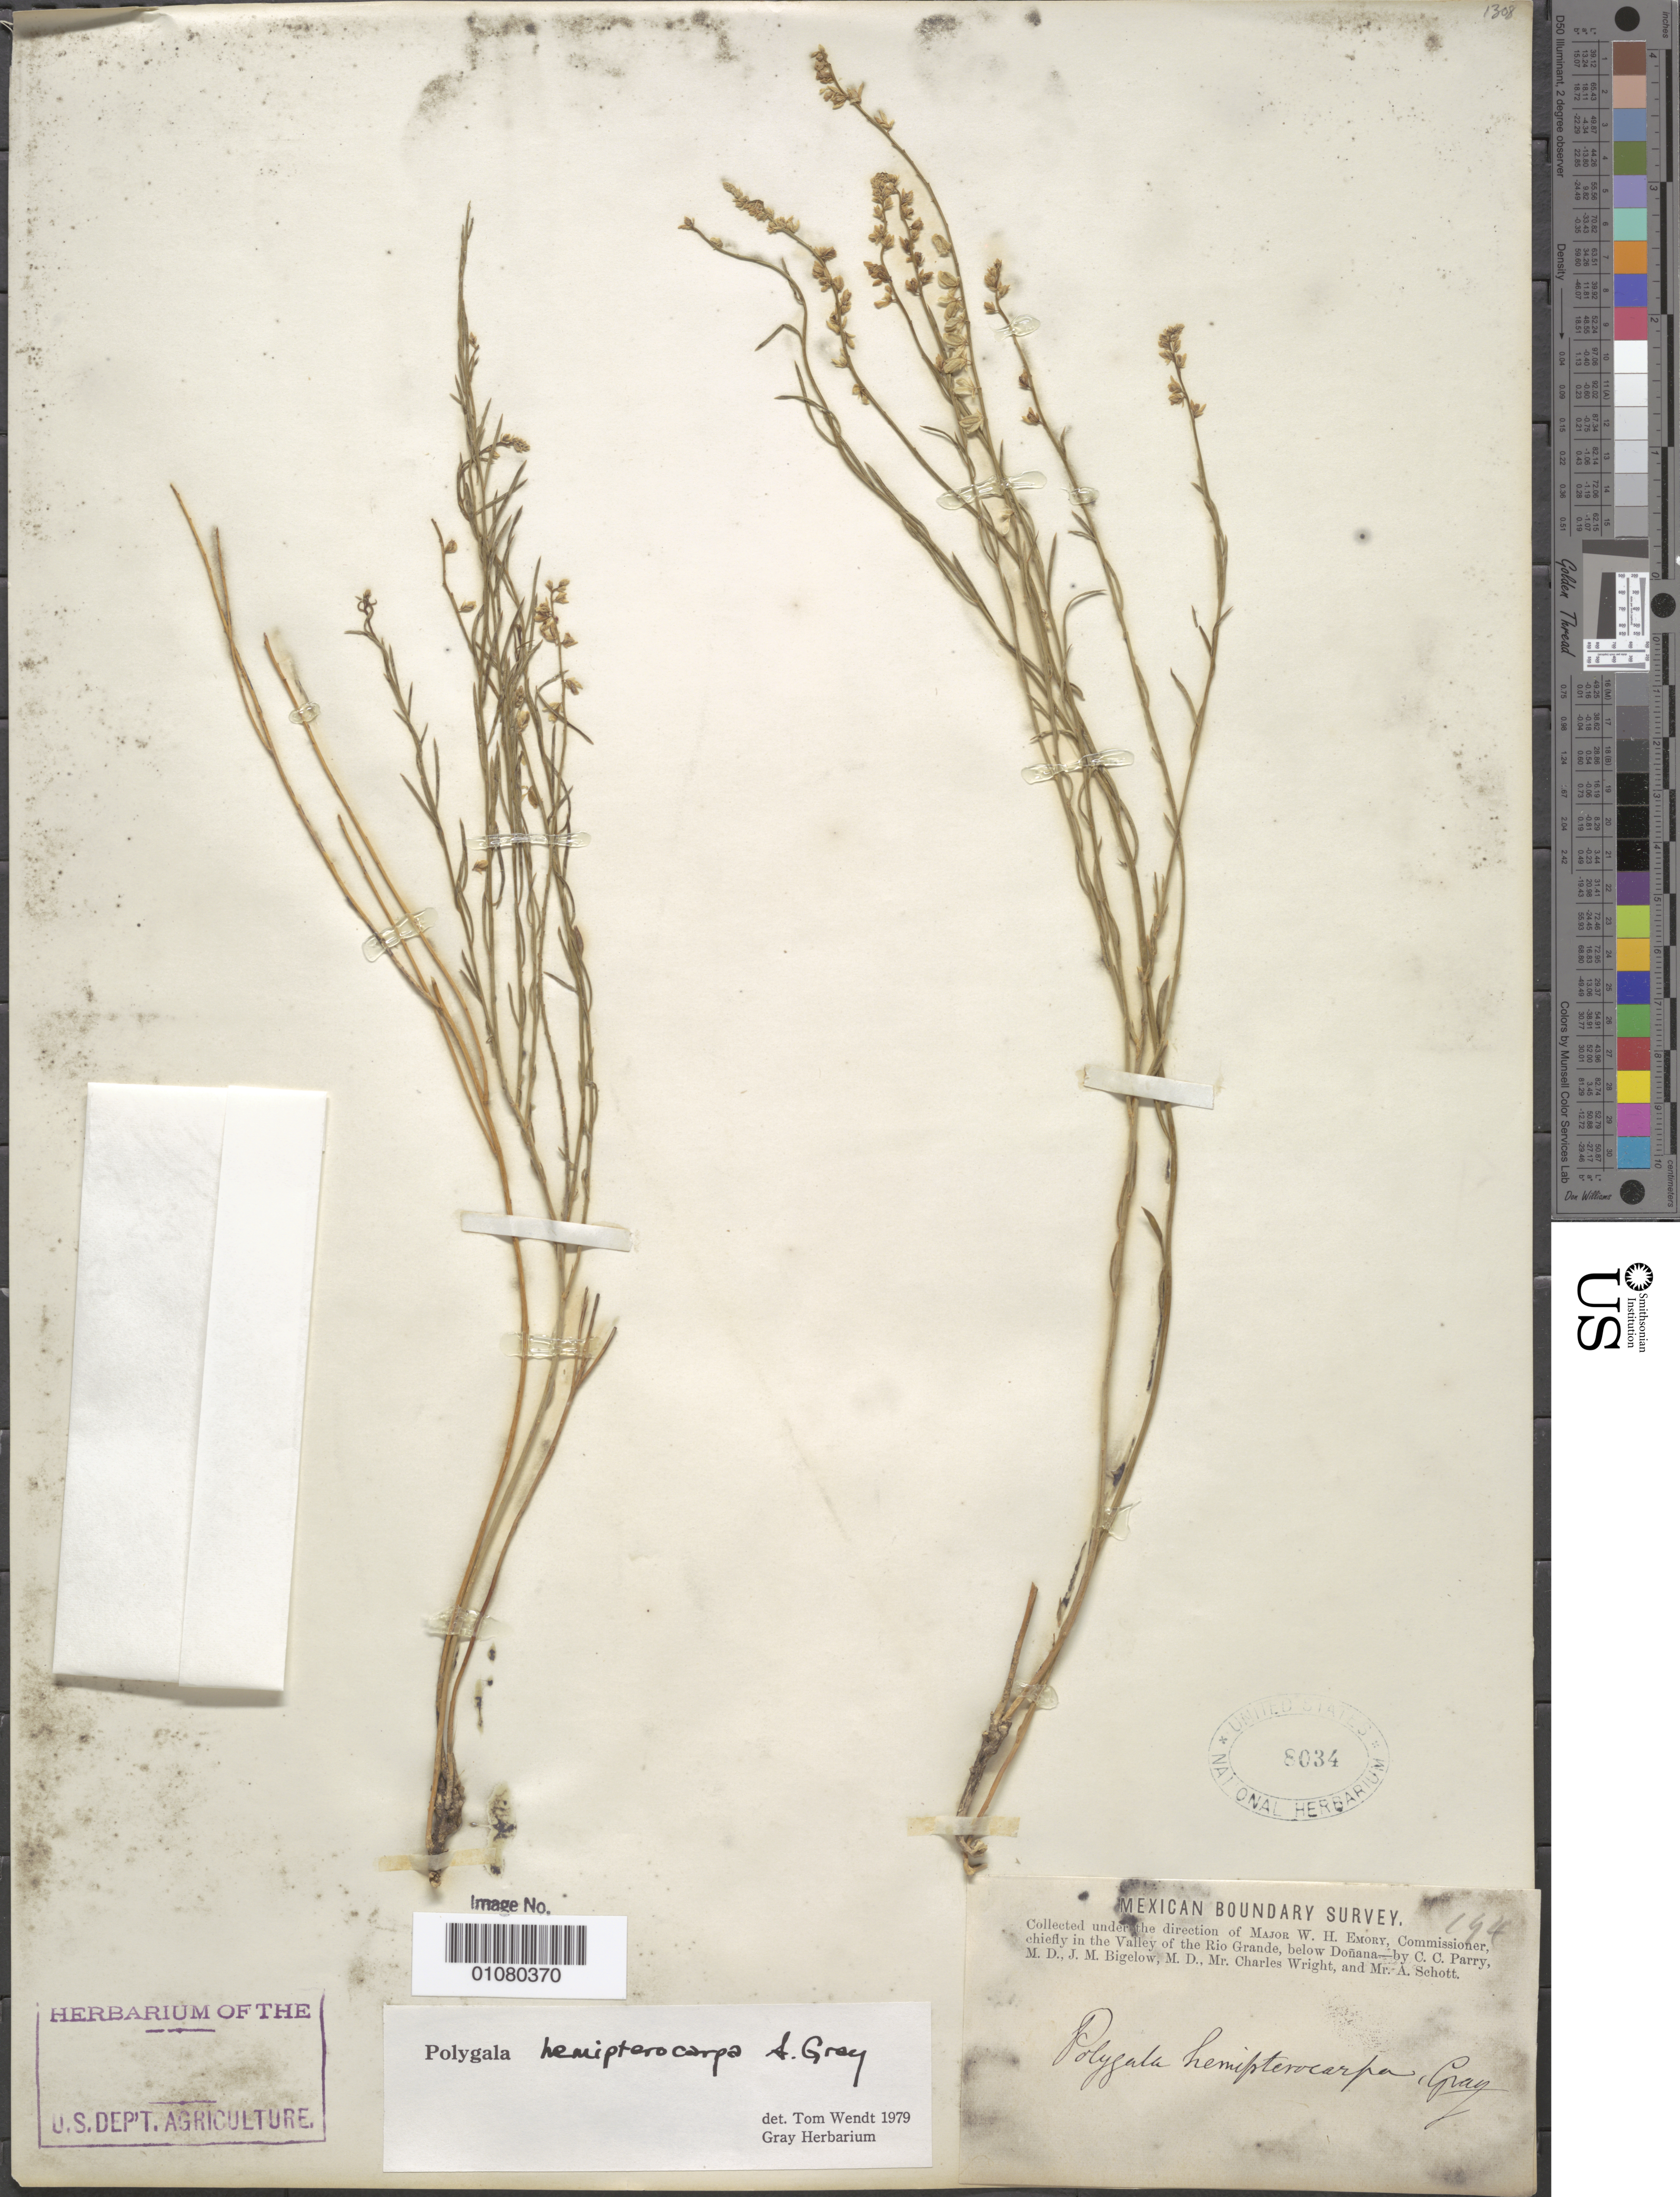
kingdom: Plantae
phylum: Tracheophyta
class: Magnoliopsida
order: Fabales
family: Polygalaceae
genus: Polygala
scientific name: Polygala hemipterocarpa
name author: A. Gray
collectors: C. C. Parry, J. M. Bigelow, C. Wright & A. C. V. Schott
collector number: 194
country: Mexico / United States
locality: Valley of the Rio Grande, below Donana.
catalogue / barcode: US 8034